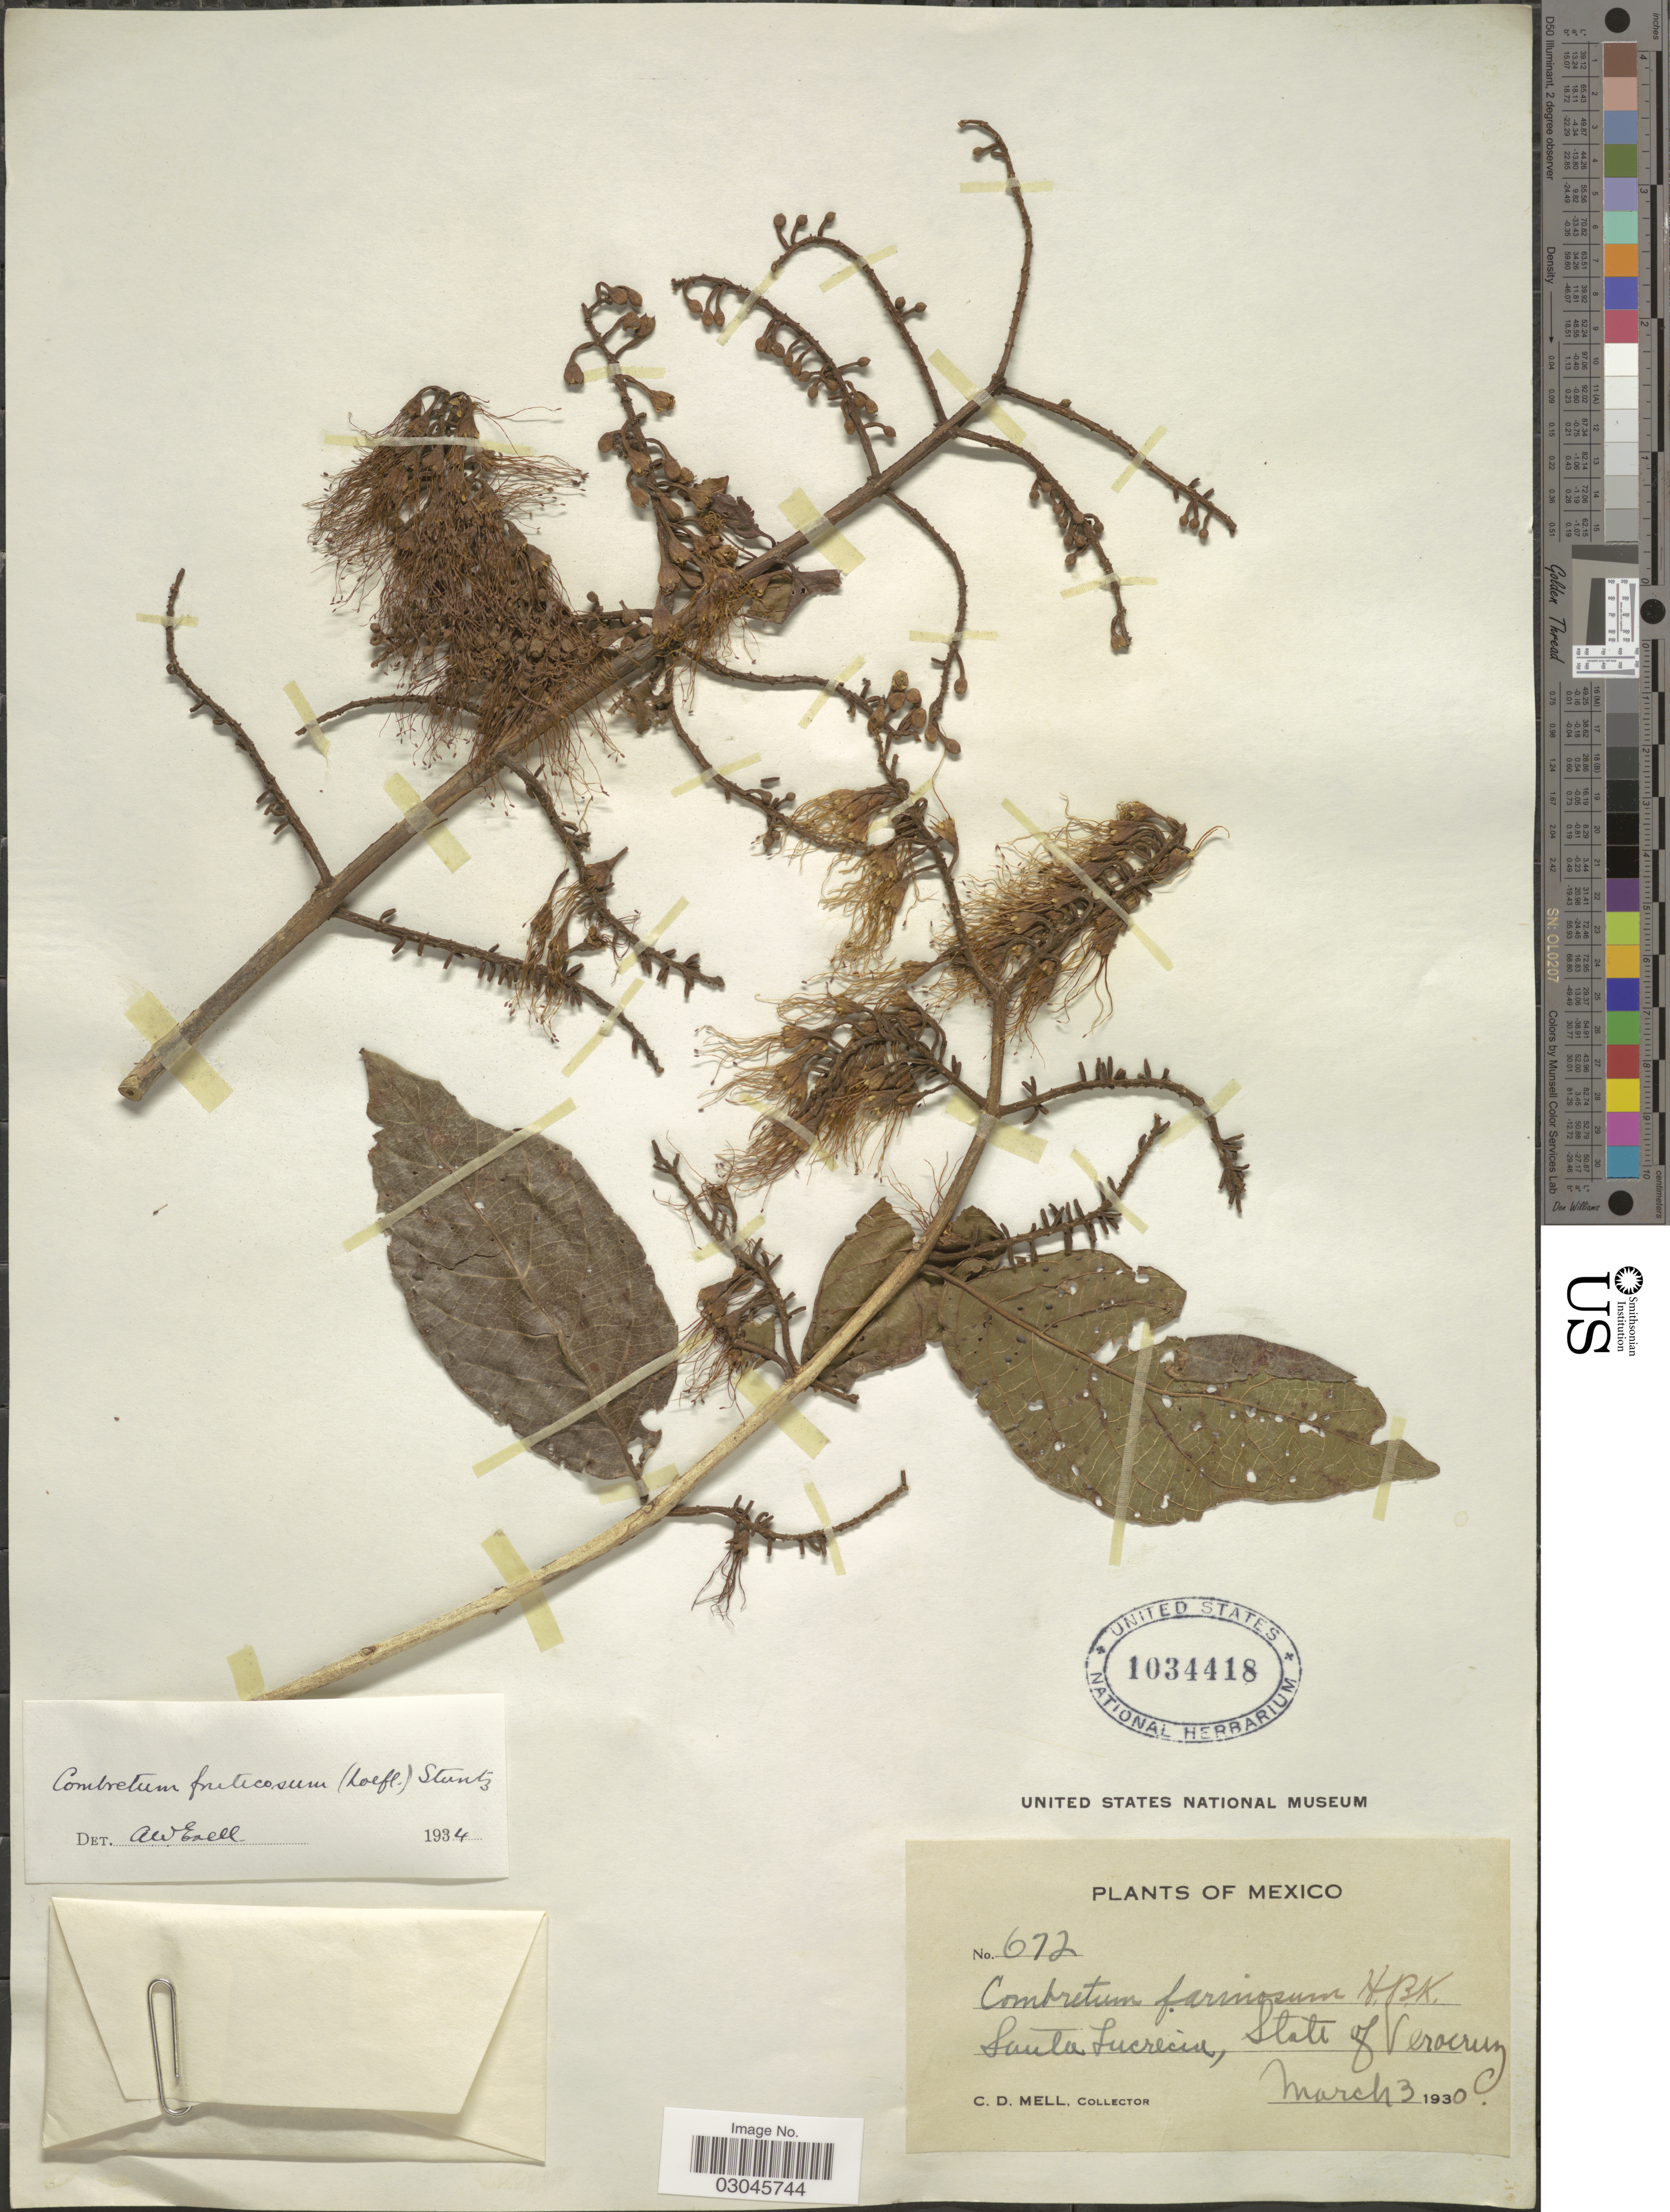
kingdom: Plantae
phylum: Tracheophyta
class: Magnoliopsida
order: Myrtales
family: Combretaceae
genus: Combretum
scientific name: Combretum fruticosum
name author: (Loefl.) Stuntz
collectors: C. D. Mell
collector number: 672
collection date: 1930-03-03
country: Mexico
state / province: Veracruz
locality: Santa Lucrecia, Veracruz.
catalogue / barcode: US 1034418